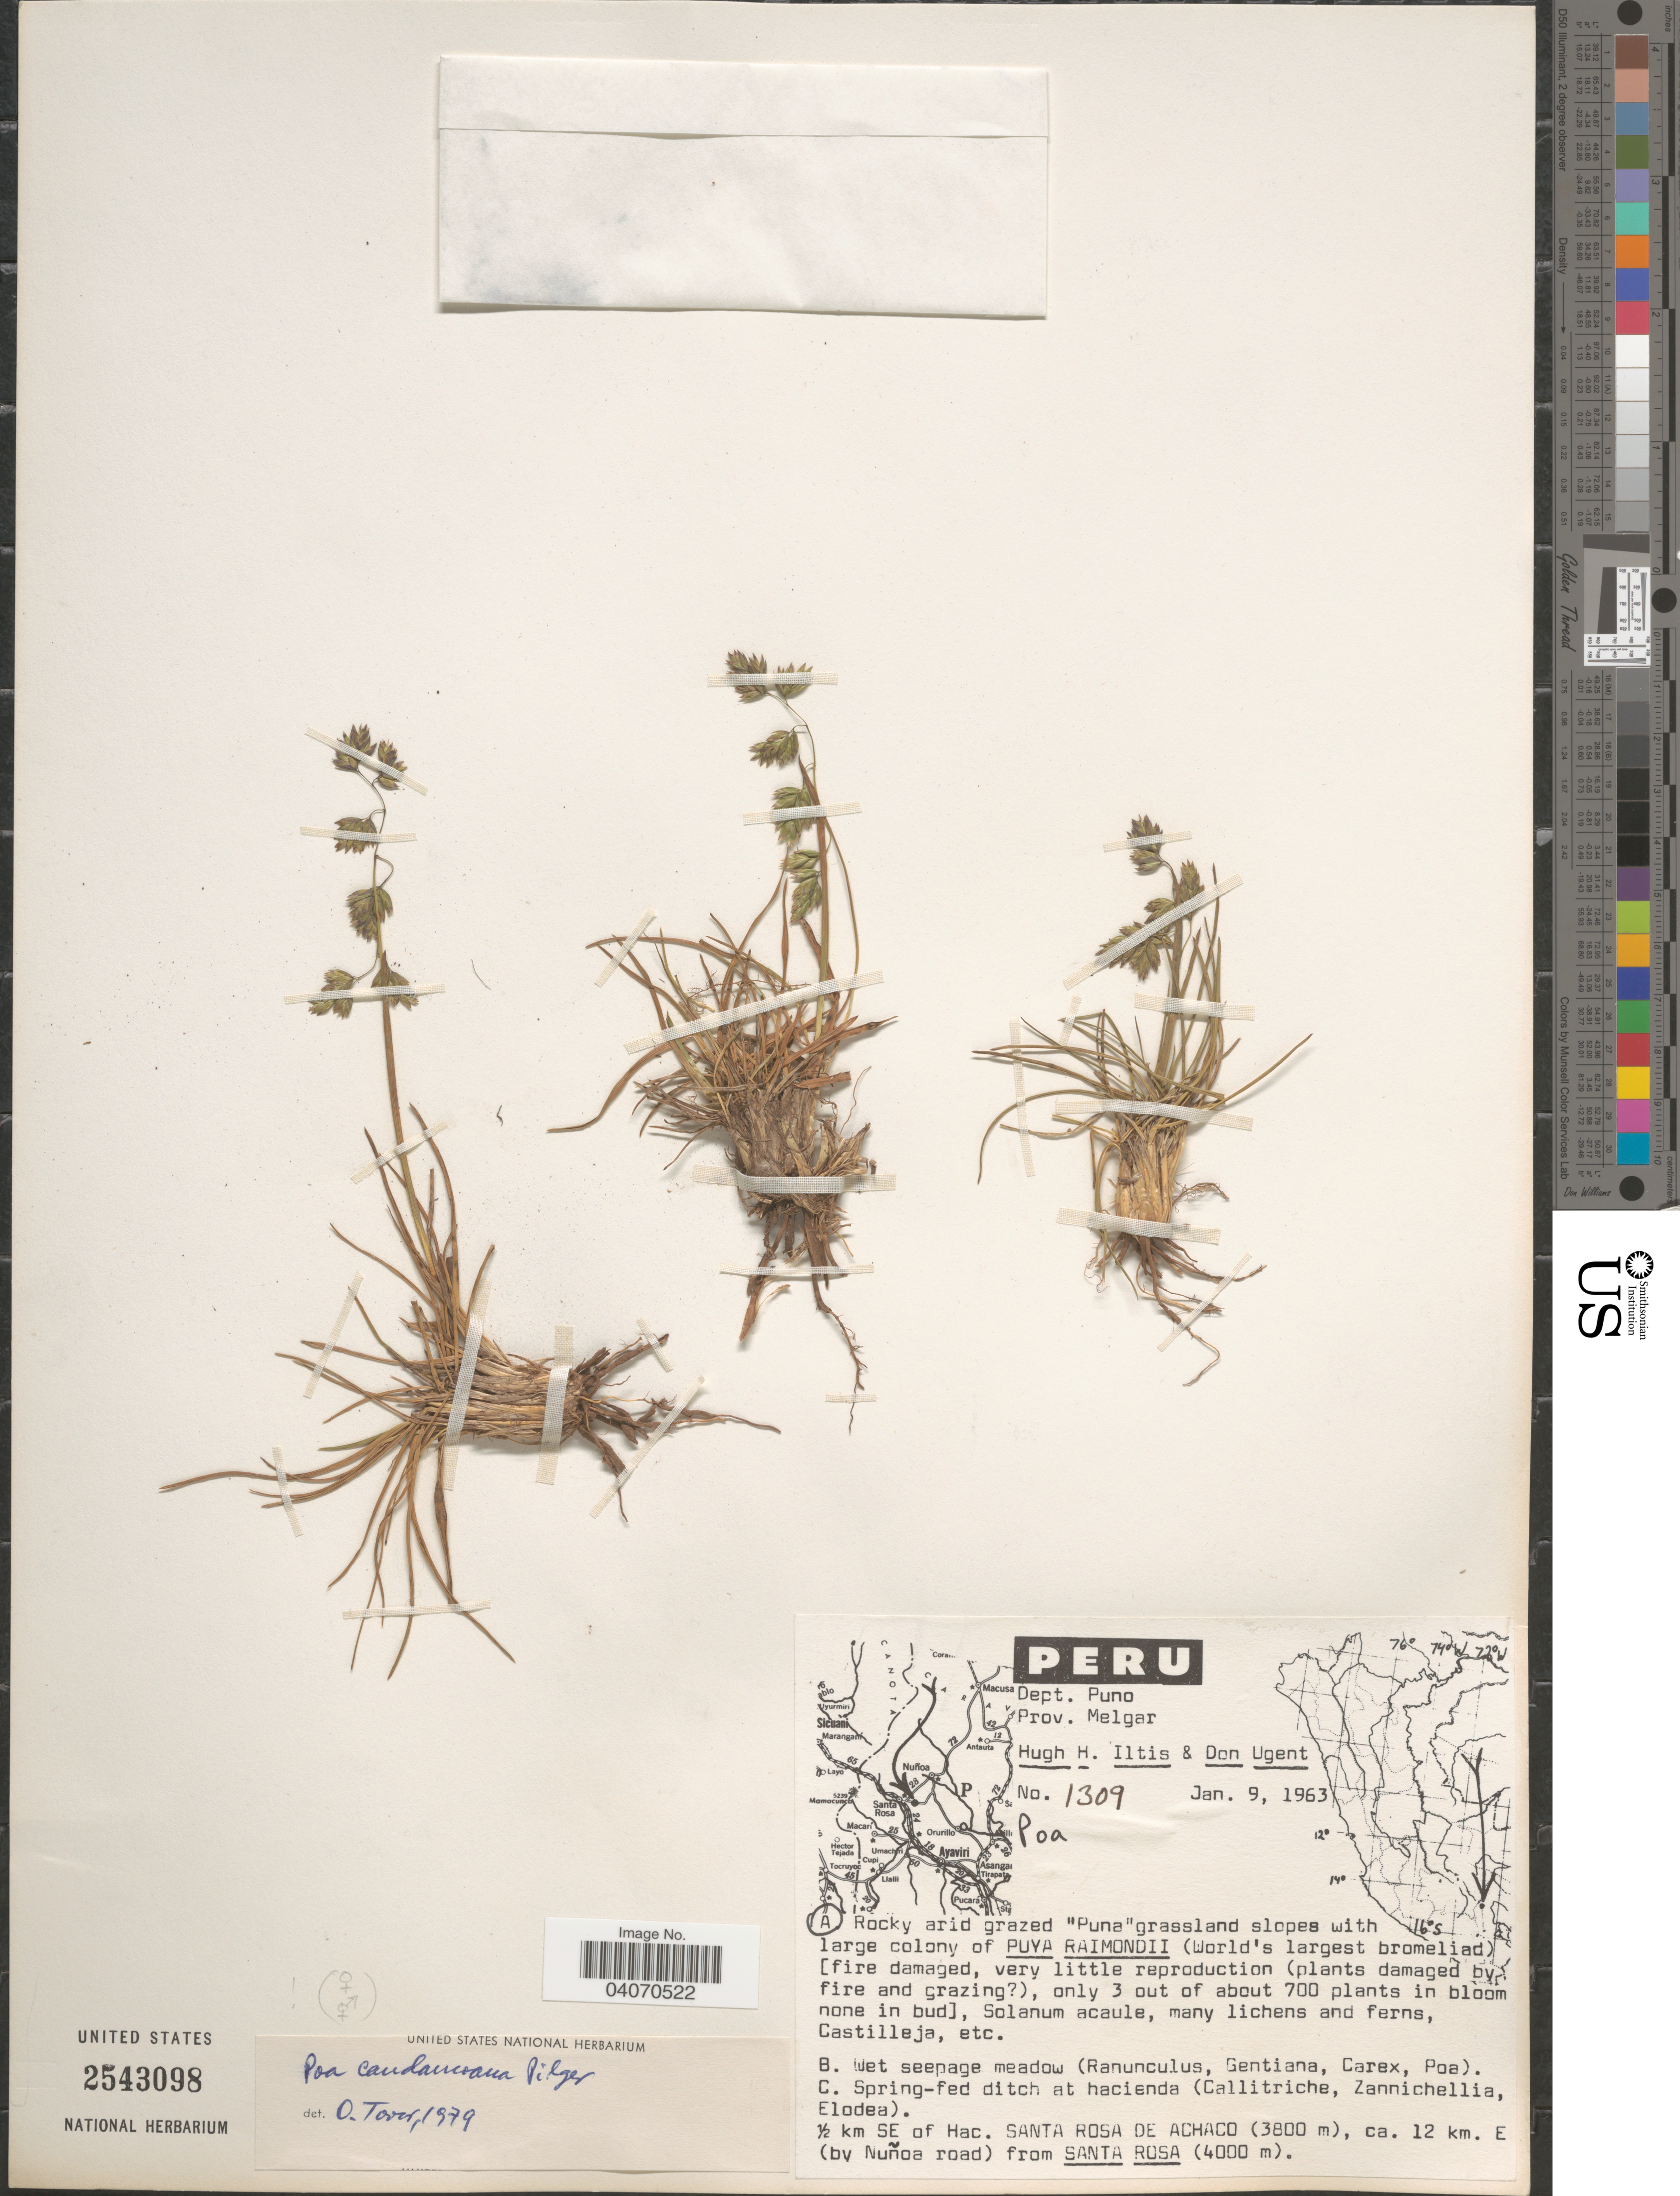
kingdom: Plantae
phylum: Tracheophyta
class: Liliopsida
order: Poales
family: Poaceae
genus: Poa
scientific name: Poa candamoana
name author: Pilg.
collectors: H. H. Iltis & D. Ugent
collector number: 1309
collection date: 1963-01-09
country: Peru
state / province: Puno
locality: Dept. Puno. Prov. Melgar. ½ km SE of Hac. Santa Rosa de Achaco, ca. 12 km. E (by Nuñoa road) from Santa Rosa.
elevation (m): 3800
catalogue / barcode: US 2543098